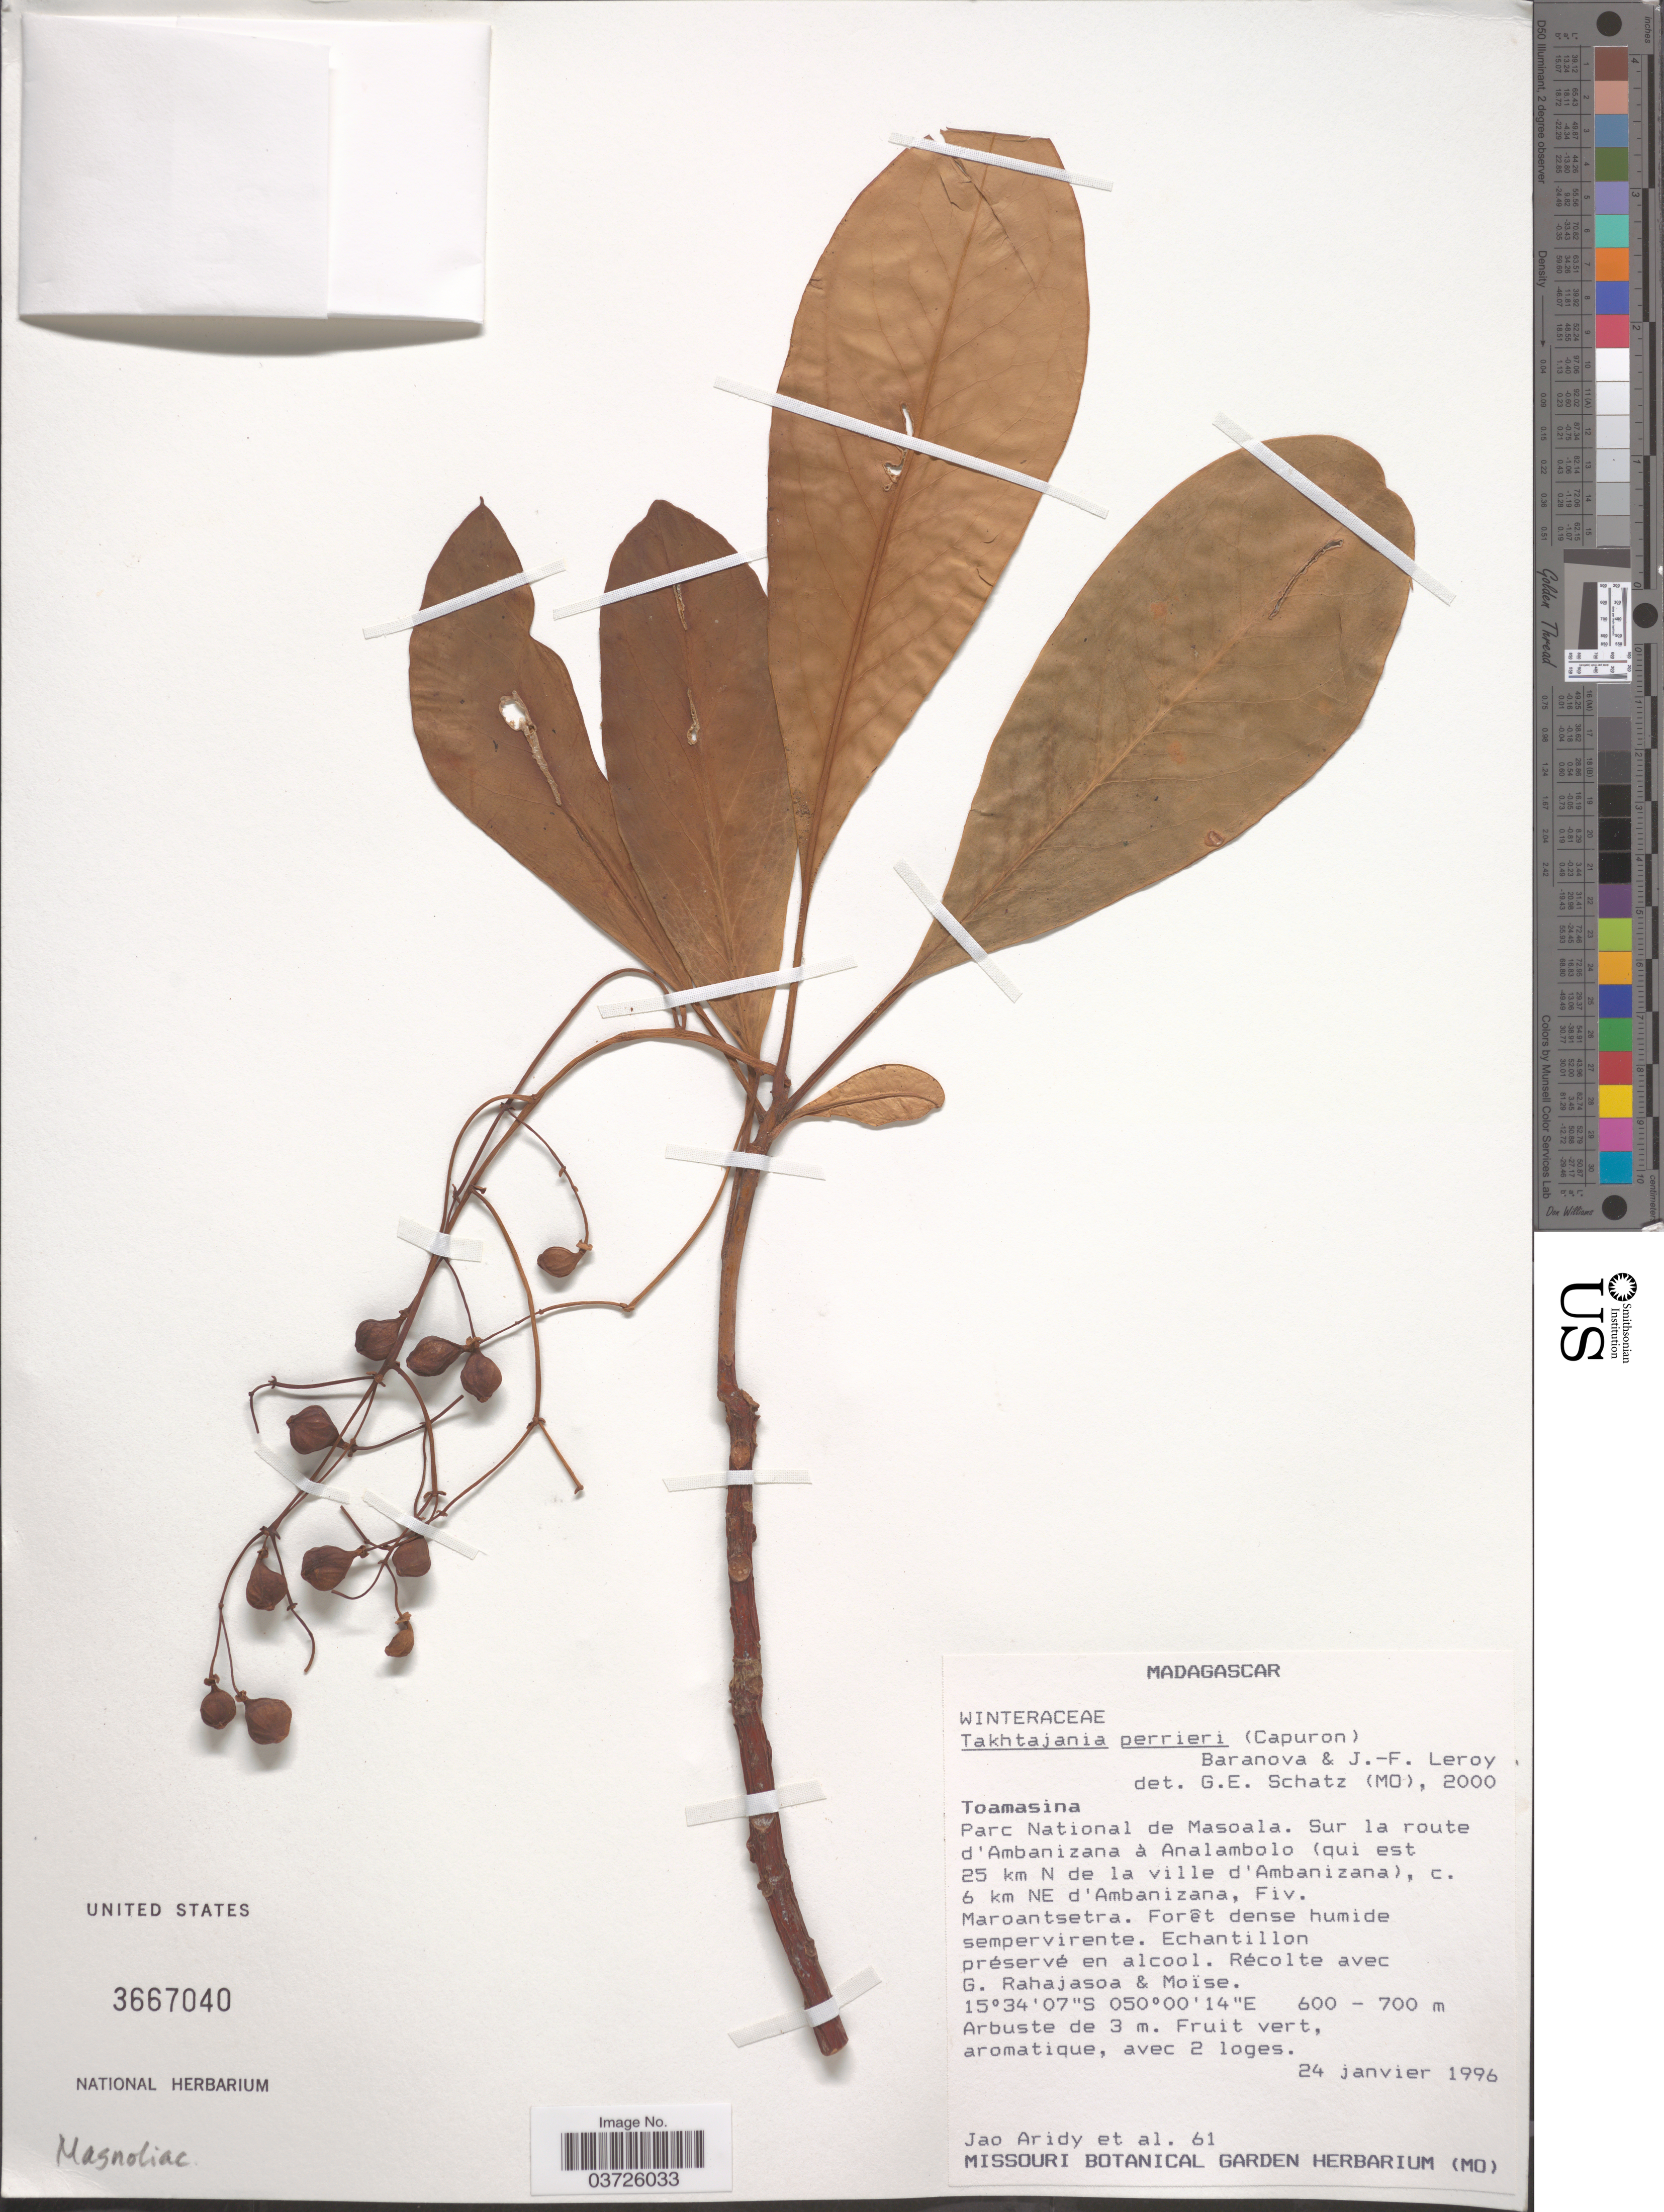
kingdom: Plantae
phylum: Tracheophyta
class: Magnoliopsida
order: Canellales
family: Winteraceae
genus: Takhtajania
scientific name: Takhtajania perrieri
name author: (Capuron) Baranova & J.-F. Leroy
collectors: J. Aridy, G. Rahajasoa & Moïse, --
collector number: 61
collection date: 1996-01-24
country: Madagascar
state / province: Analanjirofo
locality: Parc National de Masoala. Sur la route d'Ambanizana à Analambolo (qui est 25 km N de la ville d'Ambanizana), c. 6 km NE d'Ambanizana, Fiv. Maroantsetra.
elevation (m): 600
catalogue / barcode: US 3667040